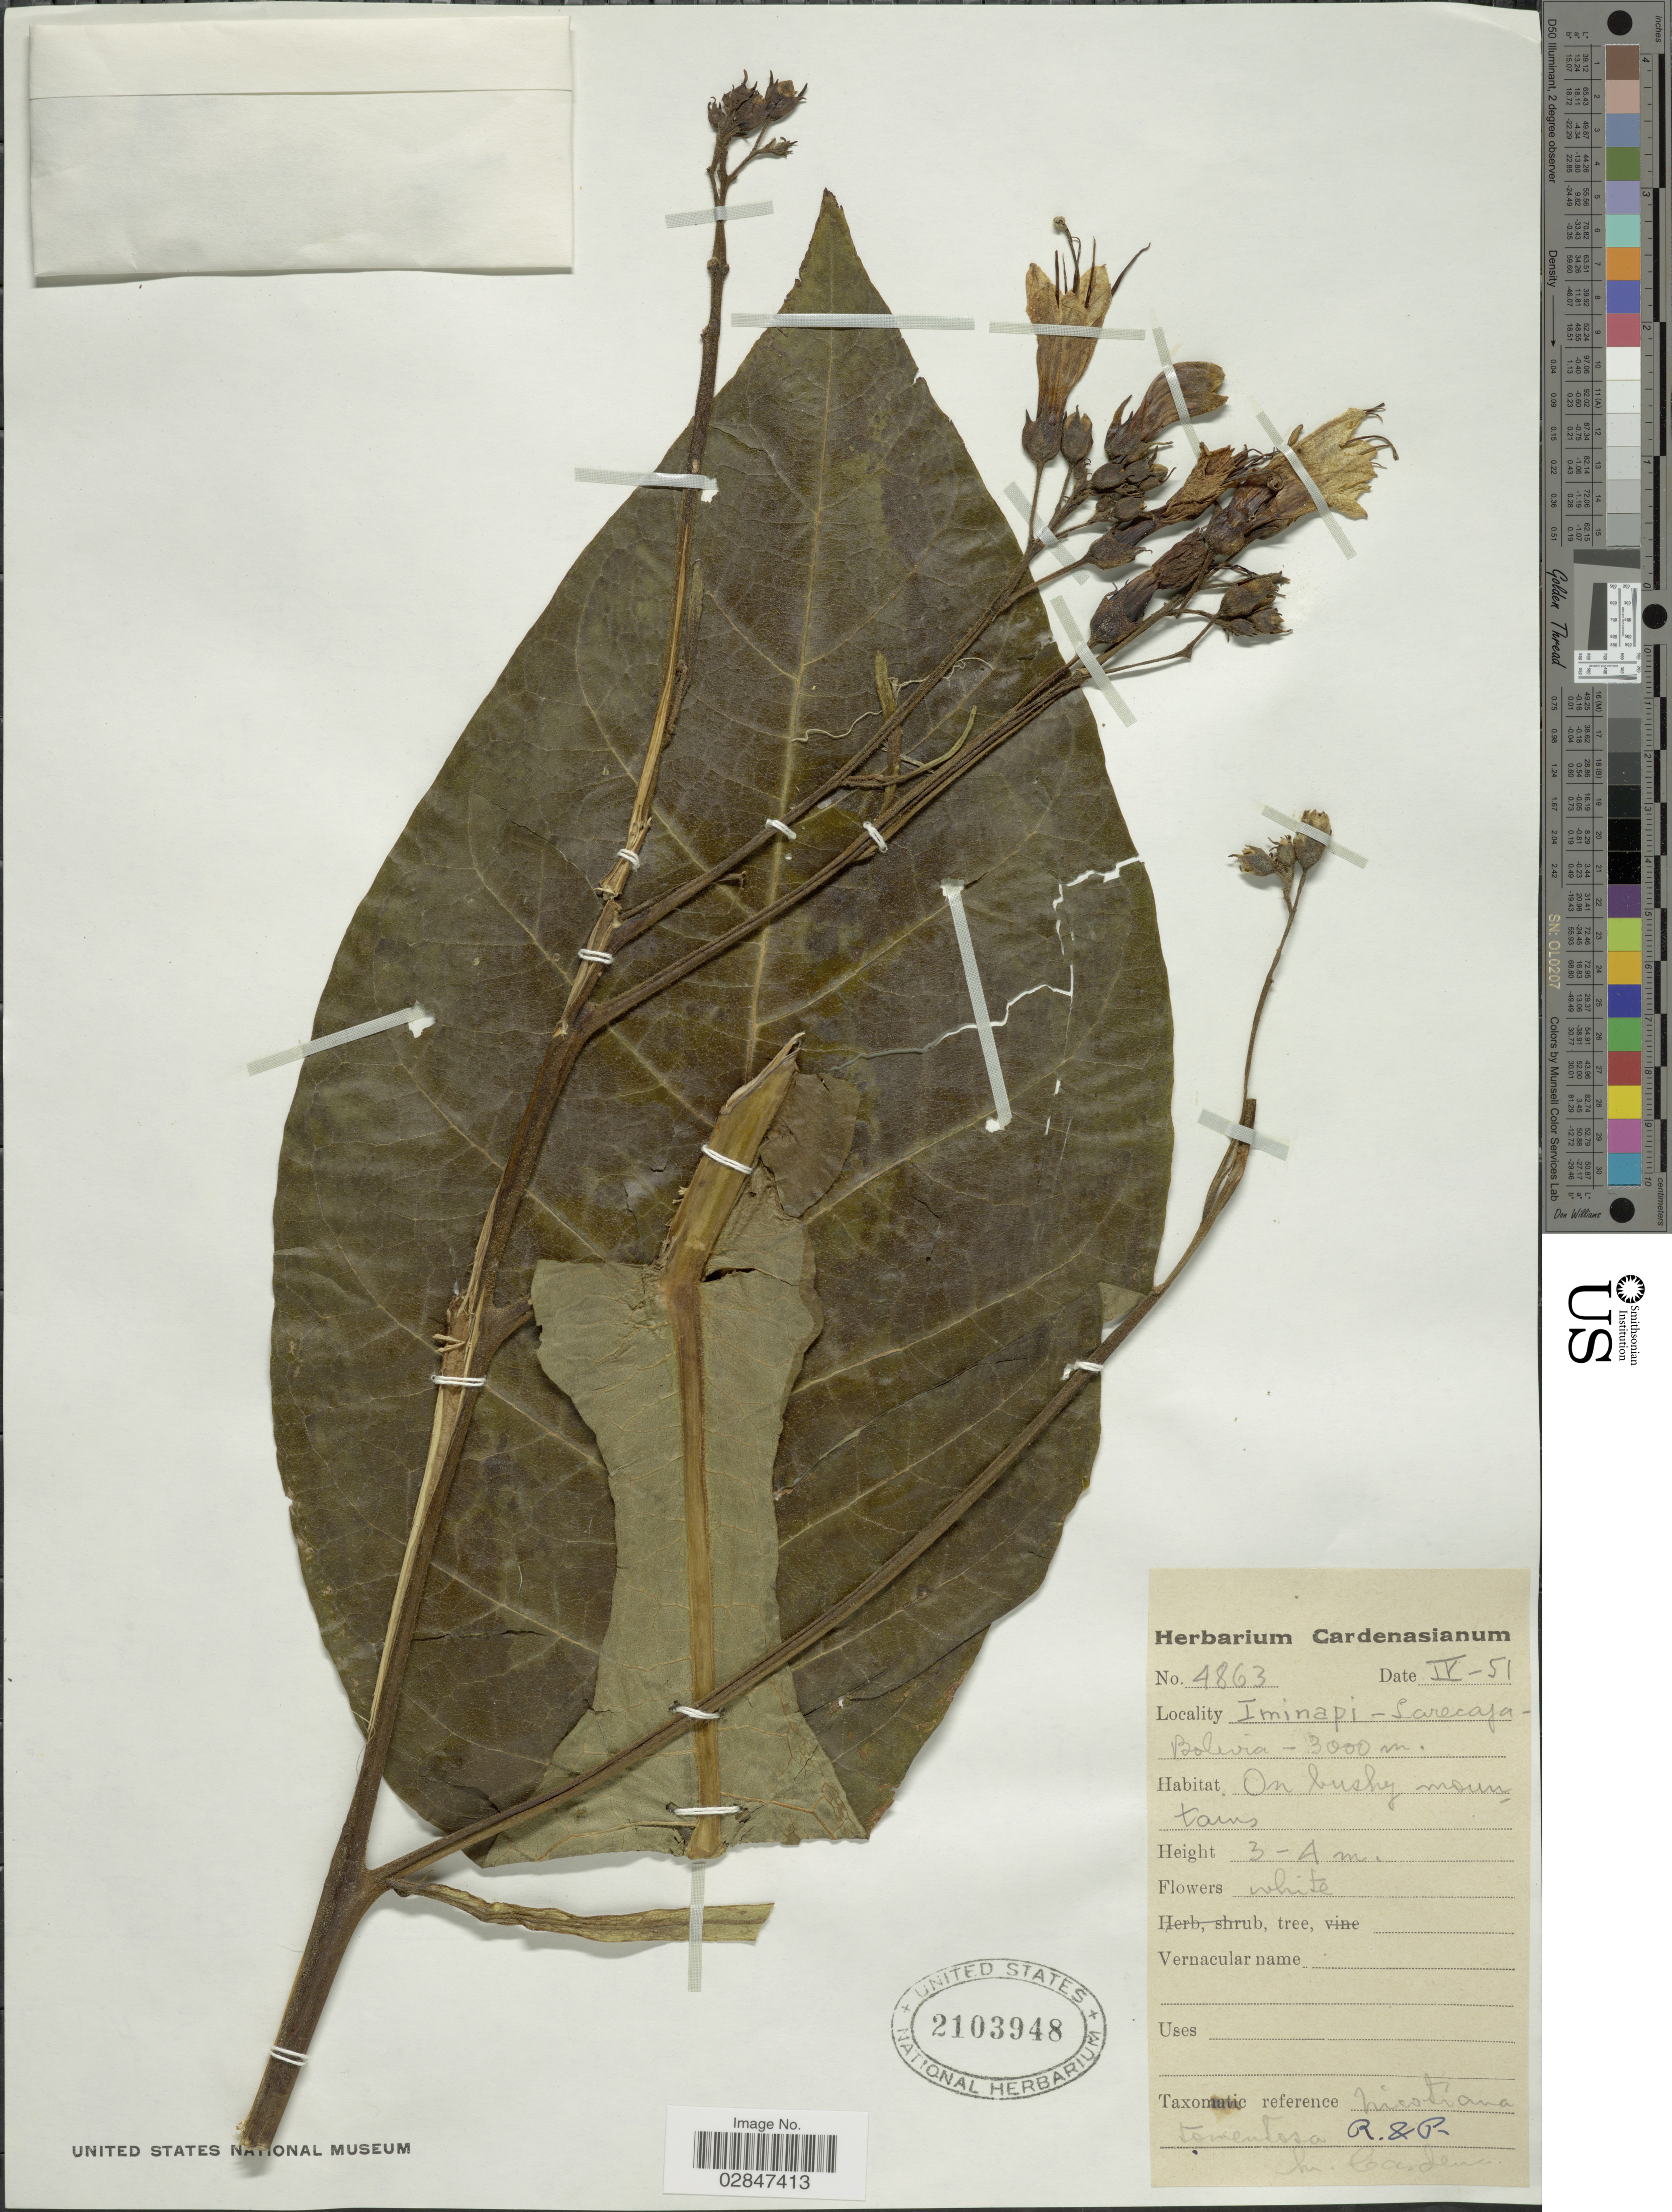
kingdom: Plantae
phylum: Tracheophyta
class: Magnoliopsida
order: Solanales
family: Solanaceae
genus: Nicotiana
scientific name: Nicotiana tomentosa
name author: Ruiz & Pav.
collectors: M. Cárdenas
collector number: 4863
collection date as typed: Transcribed d/m/y: /4/51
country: Bolivia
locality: Iminapi - Sarecaja, Bolivia.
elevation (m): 3000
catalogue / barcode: US 2103948